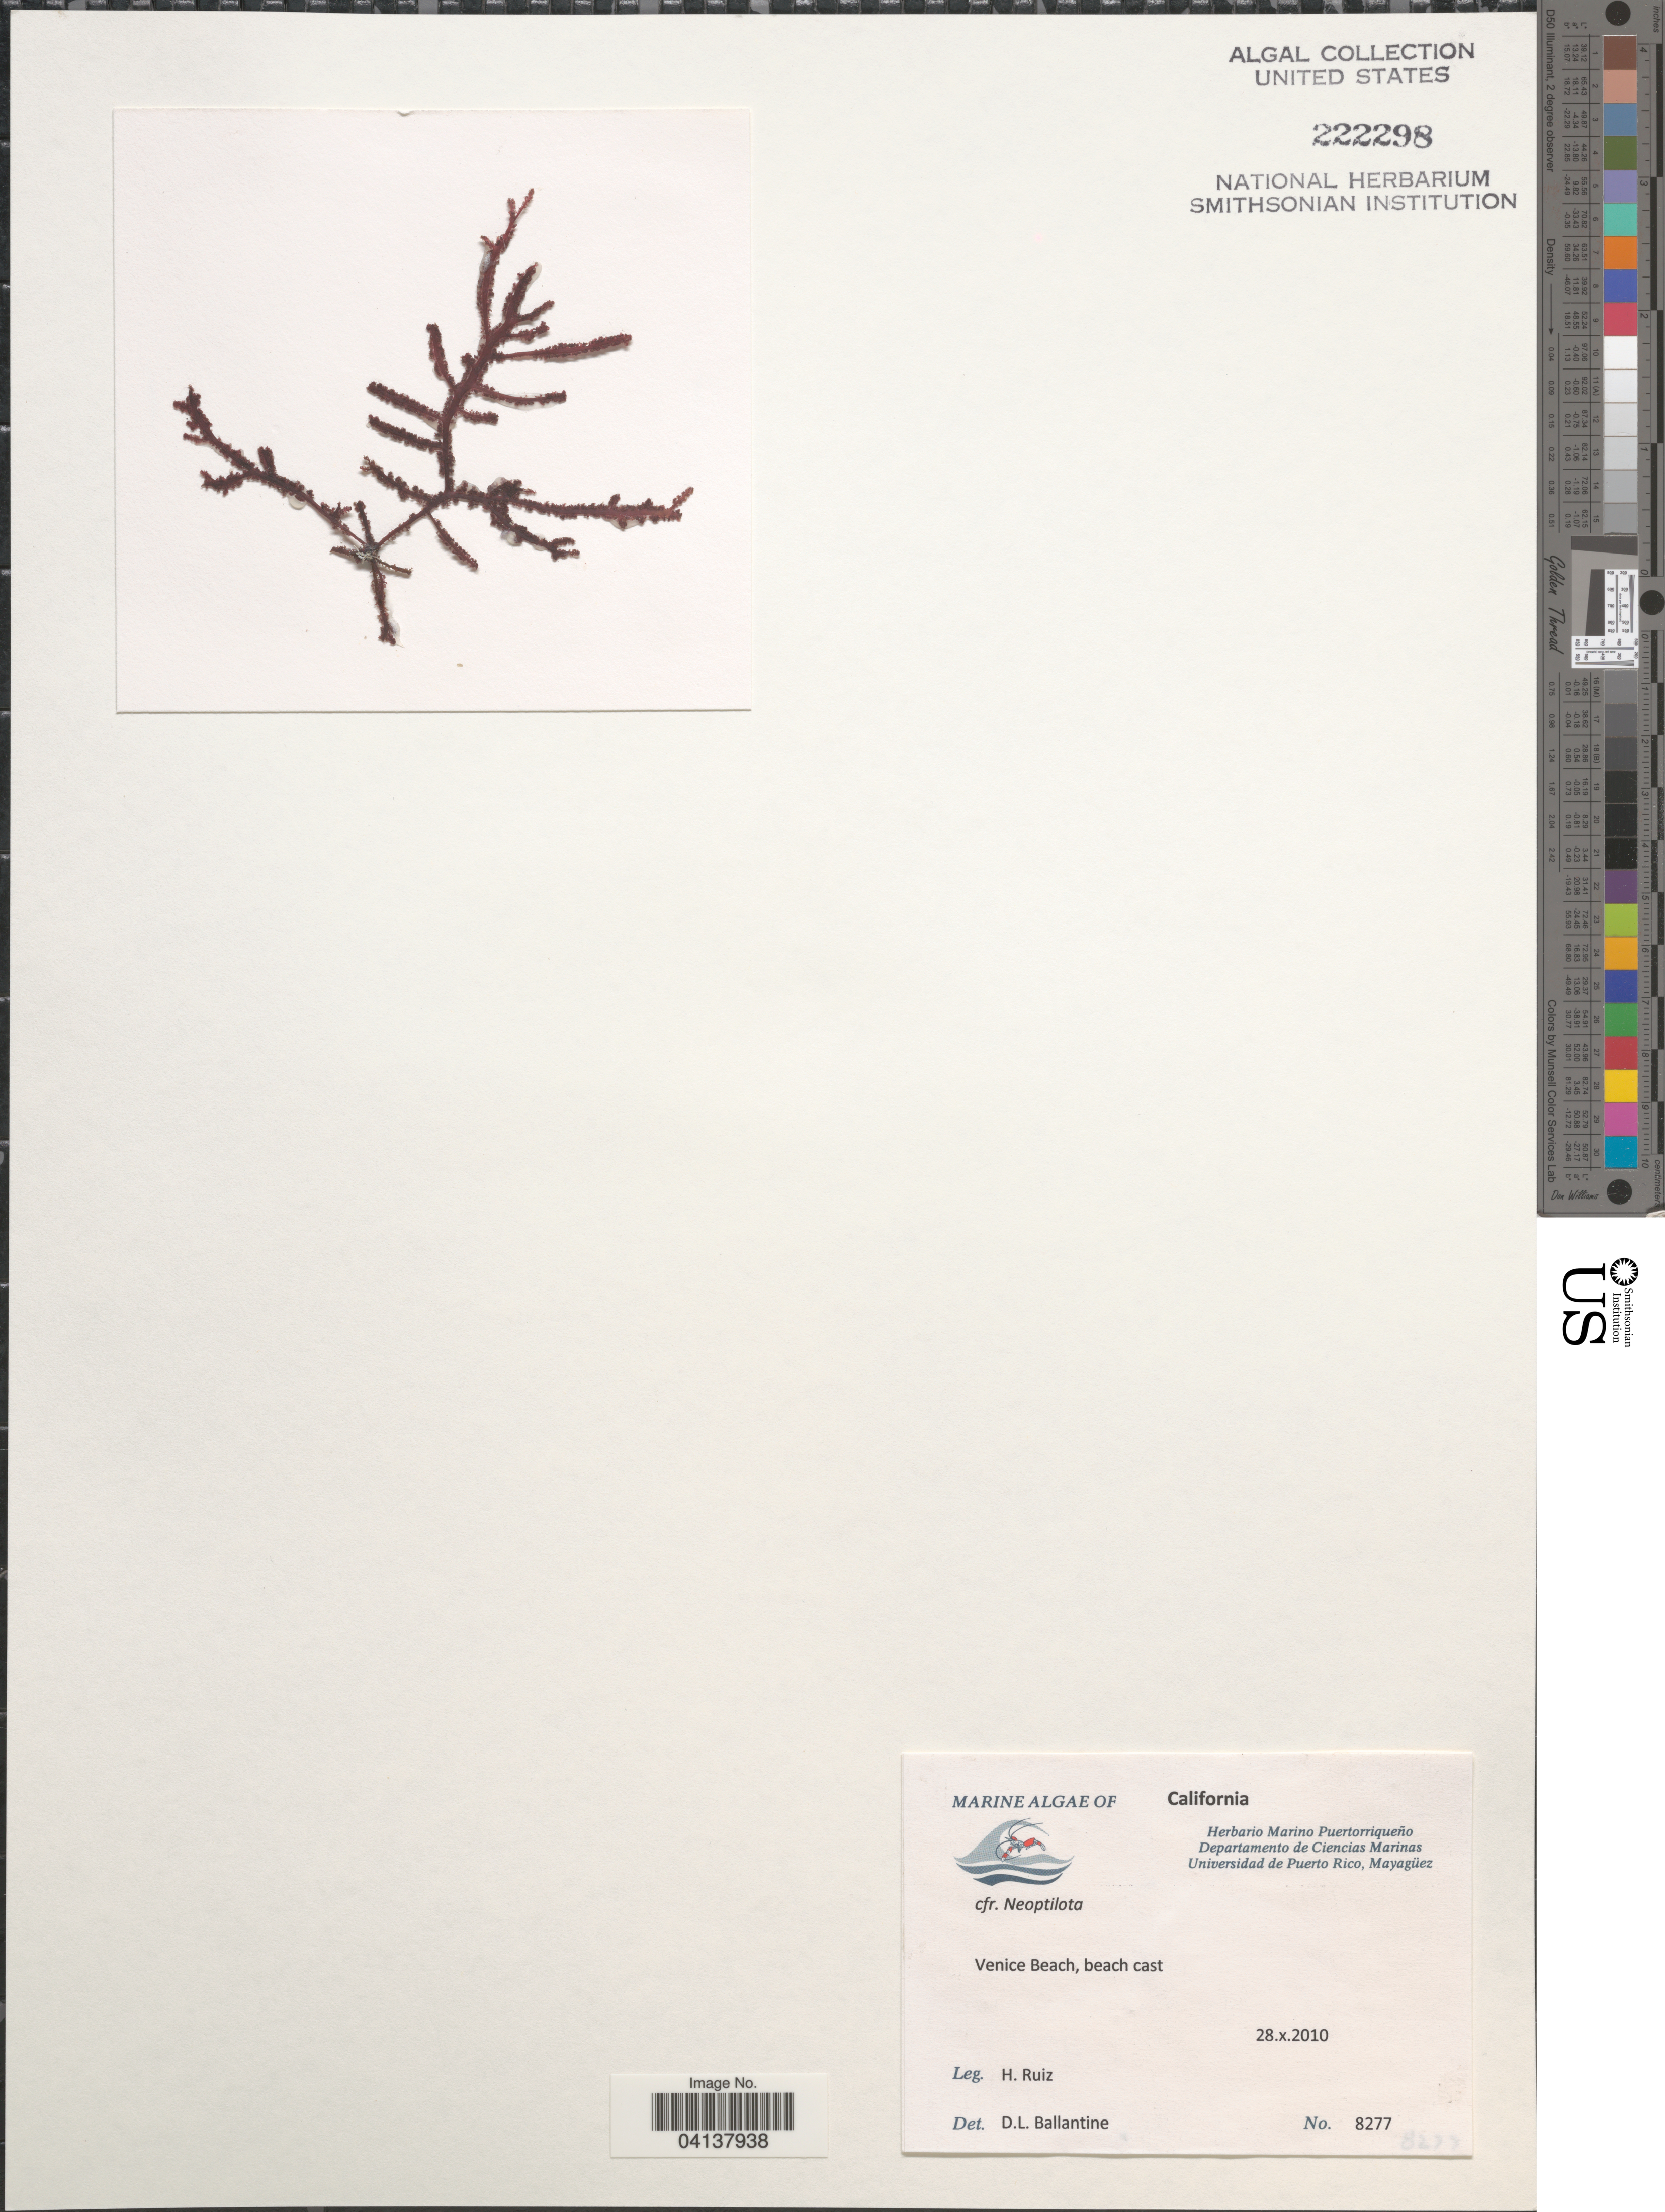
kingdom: Plantae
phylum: Rhodophyta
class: Florideophyceae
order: Ceramiales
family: Wrangeliaceae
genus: Neoptilota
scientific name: Neoptilota sp.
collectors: H. Ruiz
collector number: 8277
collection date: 2010-10-28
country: United States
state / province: California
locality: Venice Beach, beach cast.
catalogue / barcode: US 222298